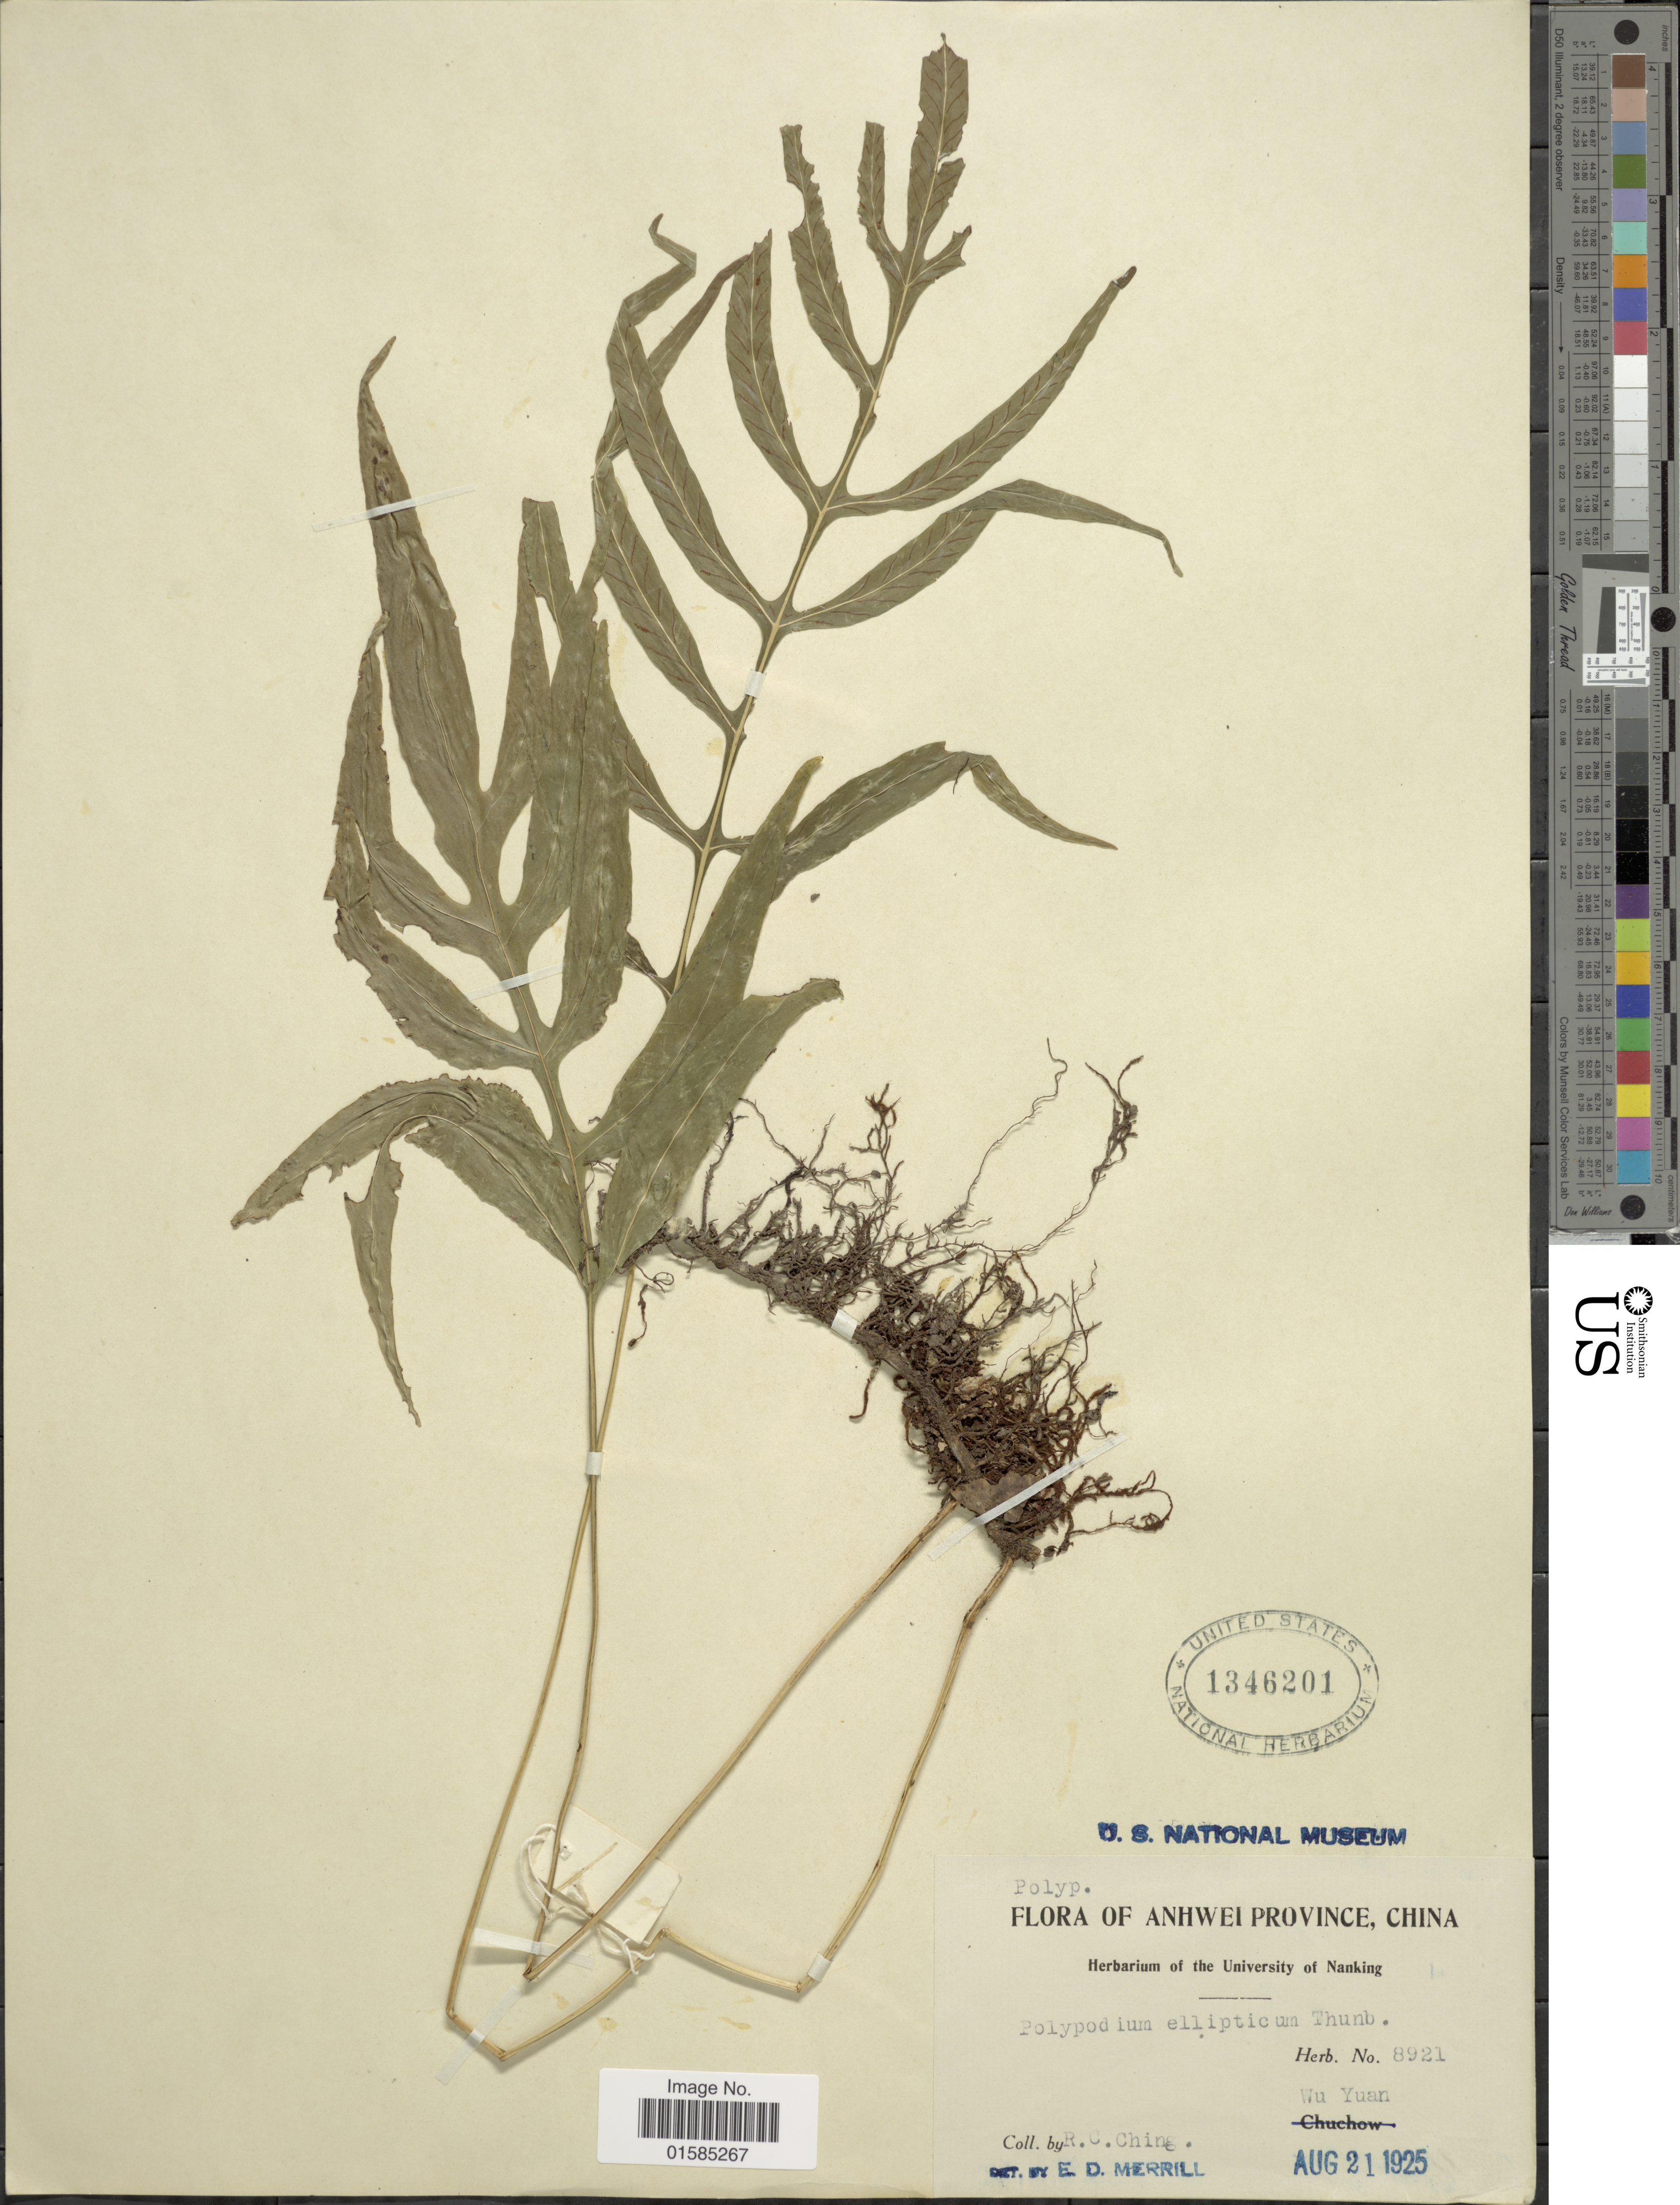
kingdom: Plantae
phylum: Tracheophyta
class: Polypodiopsida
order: Polypodiales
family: Polypodiaceae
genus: Leptochilus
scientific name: Leptochilus ellipticus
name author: (Thunb.) Noot.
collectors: R. C. Ching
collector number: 8921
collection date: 1925-08-21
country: China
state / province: Anhui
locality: Anhwei Province, China, Wu Yuan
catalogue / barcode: US 1346201